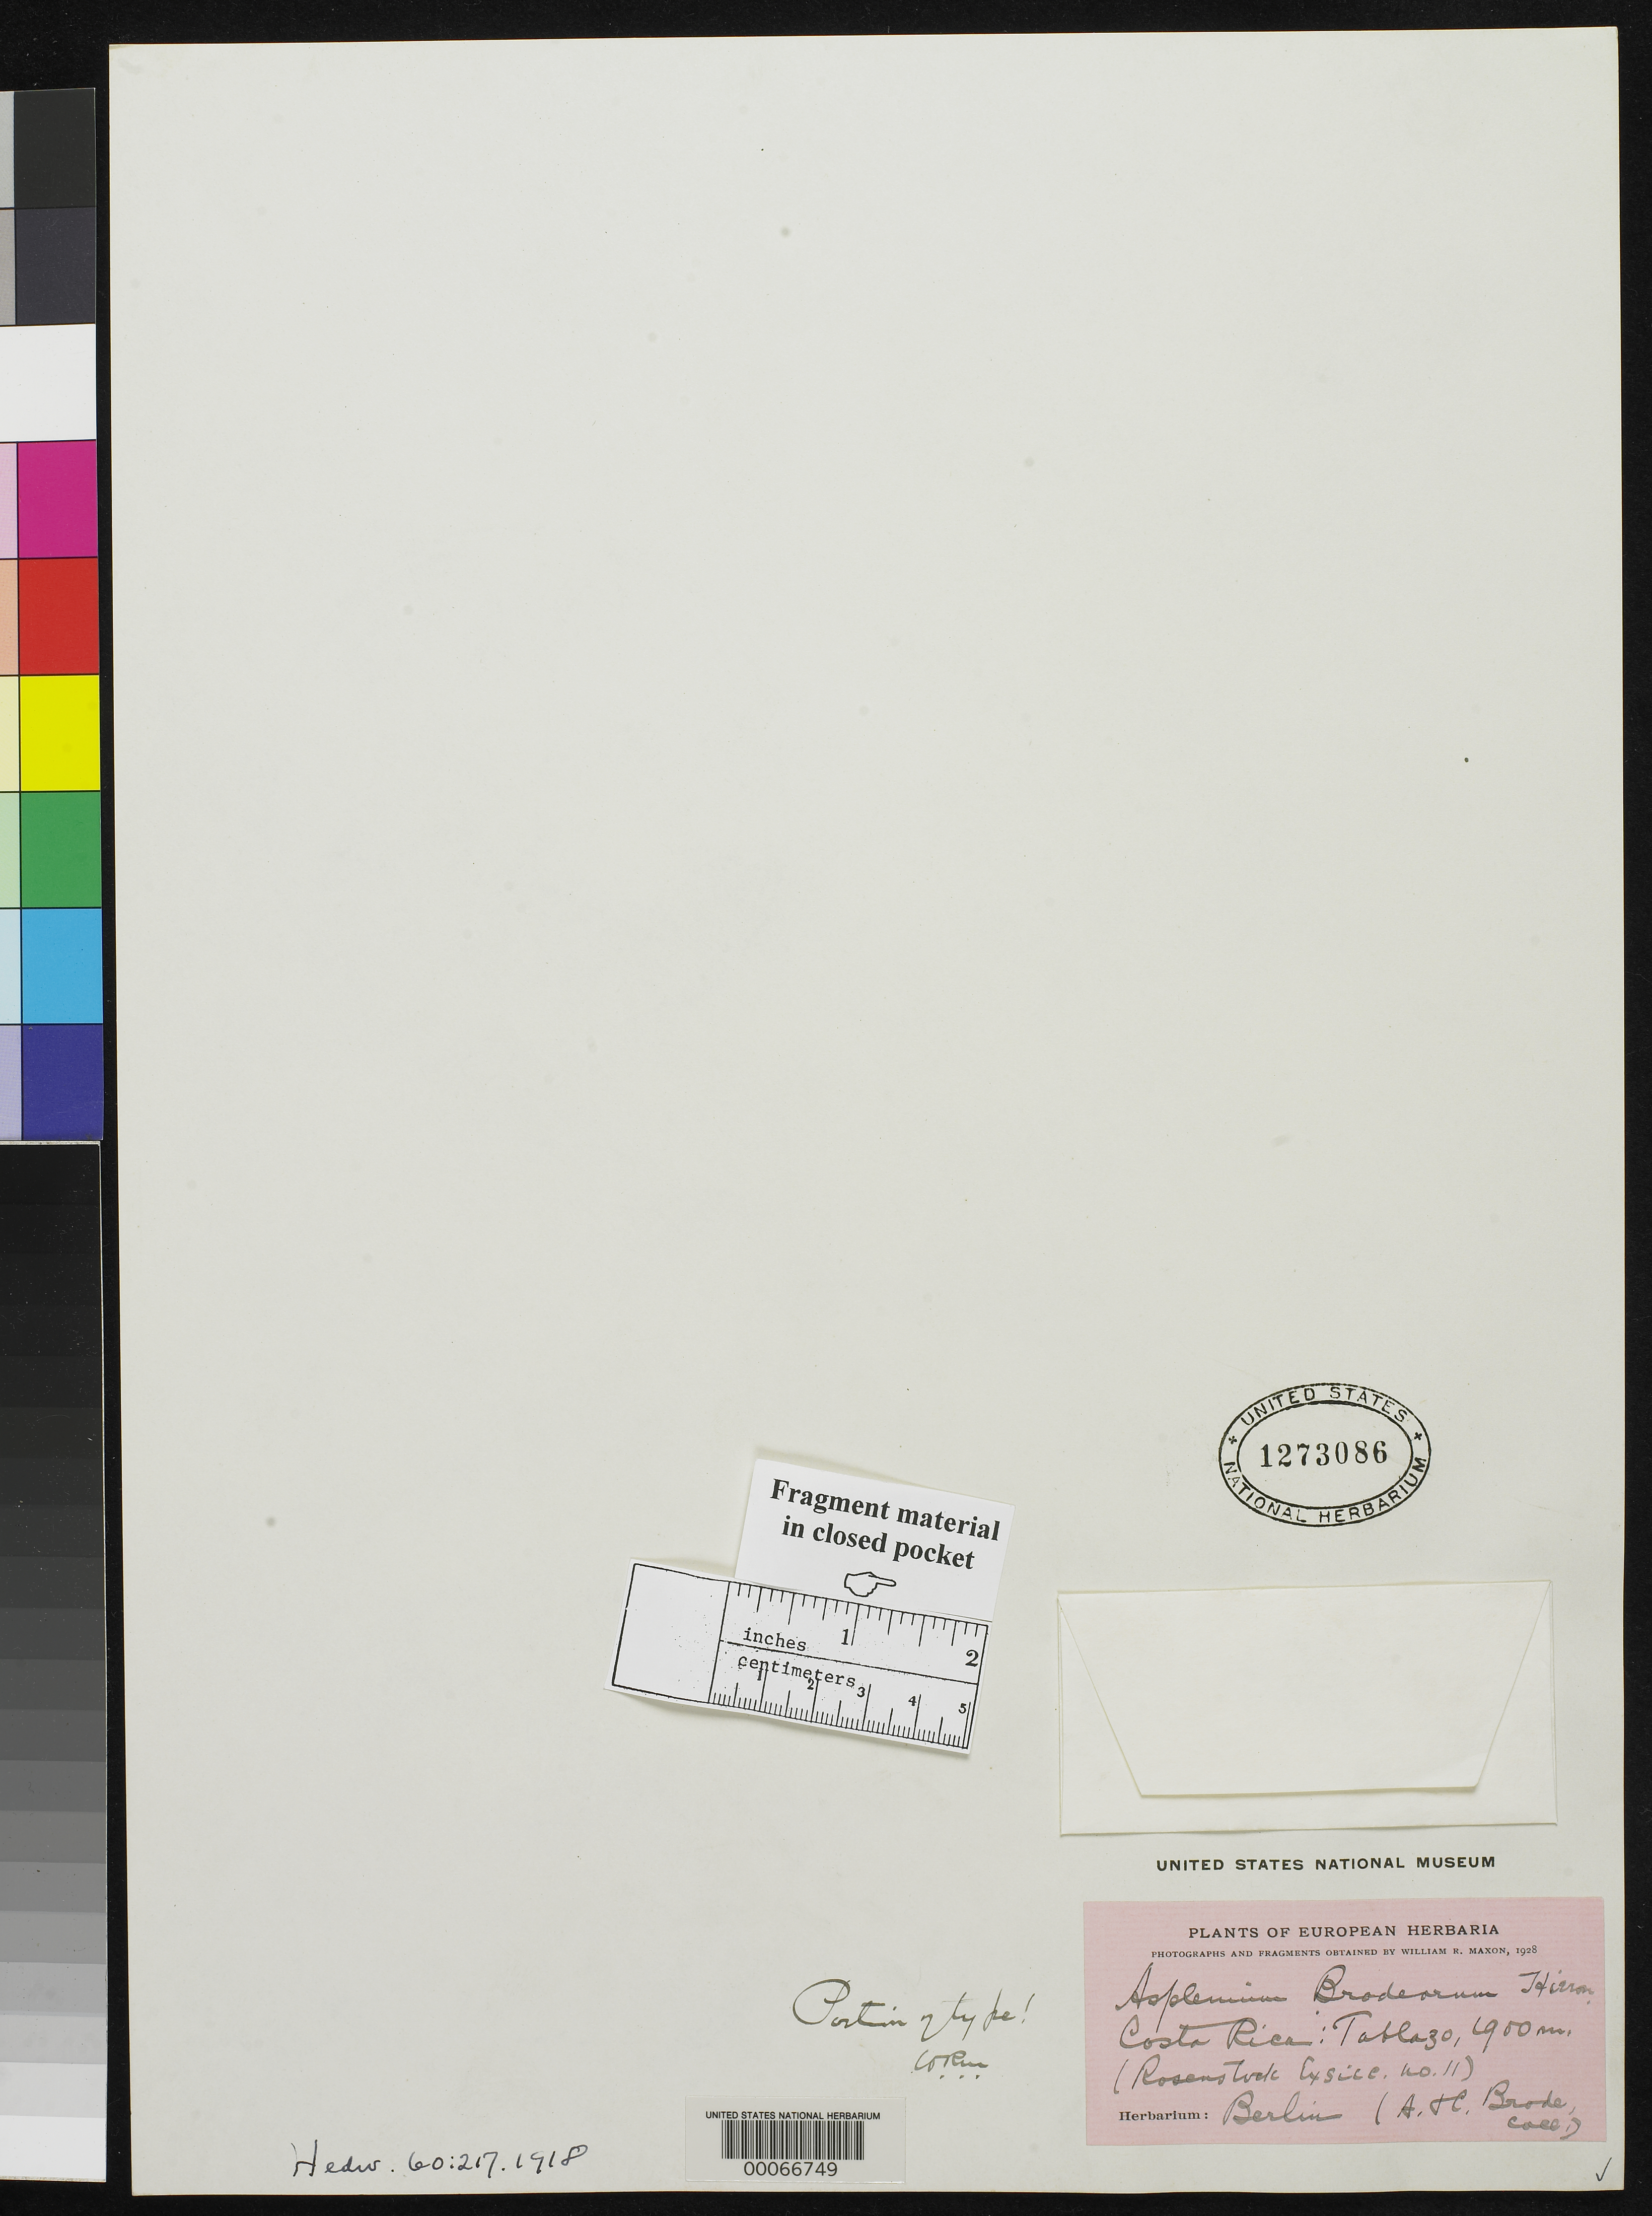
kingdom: Plantae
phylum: Tracheophyta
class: Polypodiopsida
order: Polypodiales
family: Aspleniaceae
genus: Asplenium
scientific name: Asplenium bradeorum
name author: Hieron.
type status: Type Fragment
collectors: A. C. Brade & A. Brade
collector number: Rosenstock Exs. 11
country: Costa Rica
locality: Tablazo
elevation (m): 1900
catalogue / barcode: US 1273086